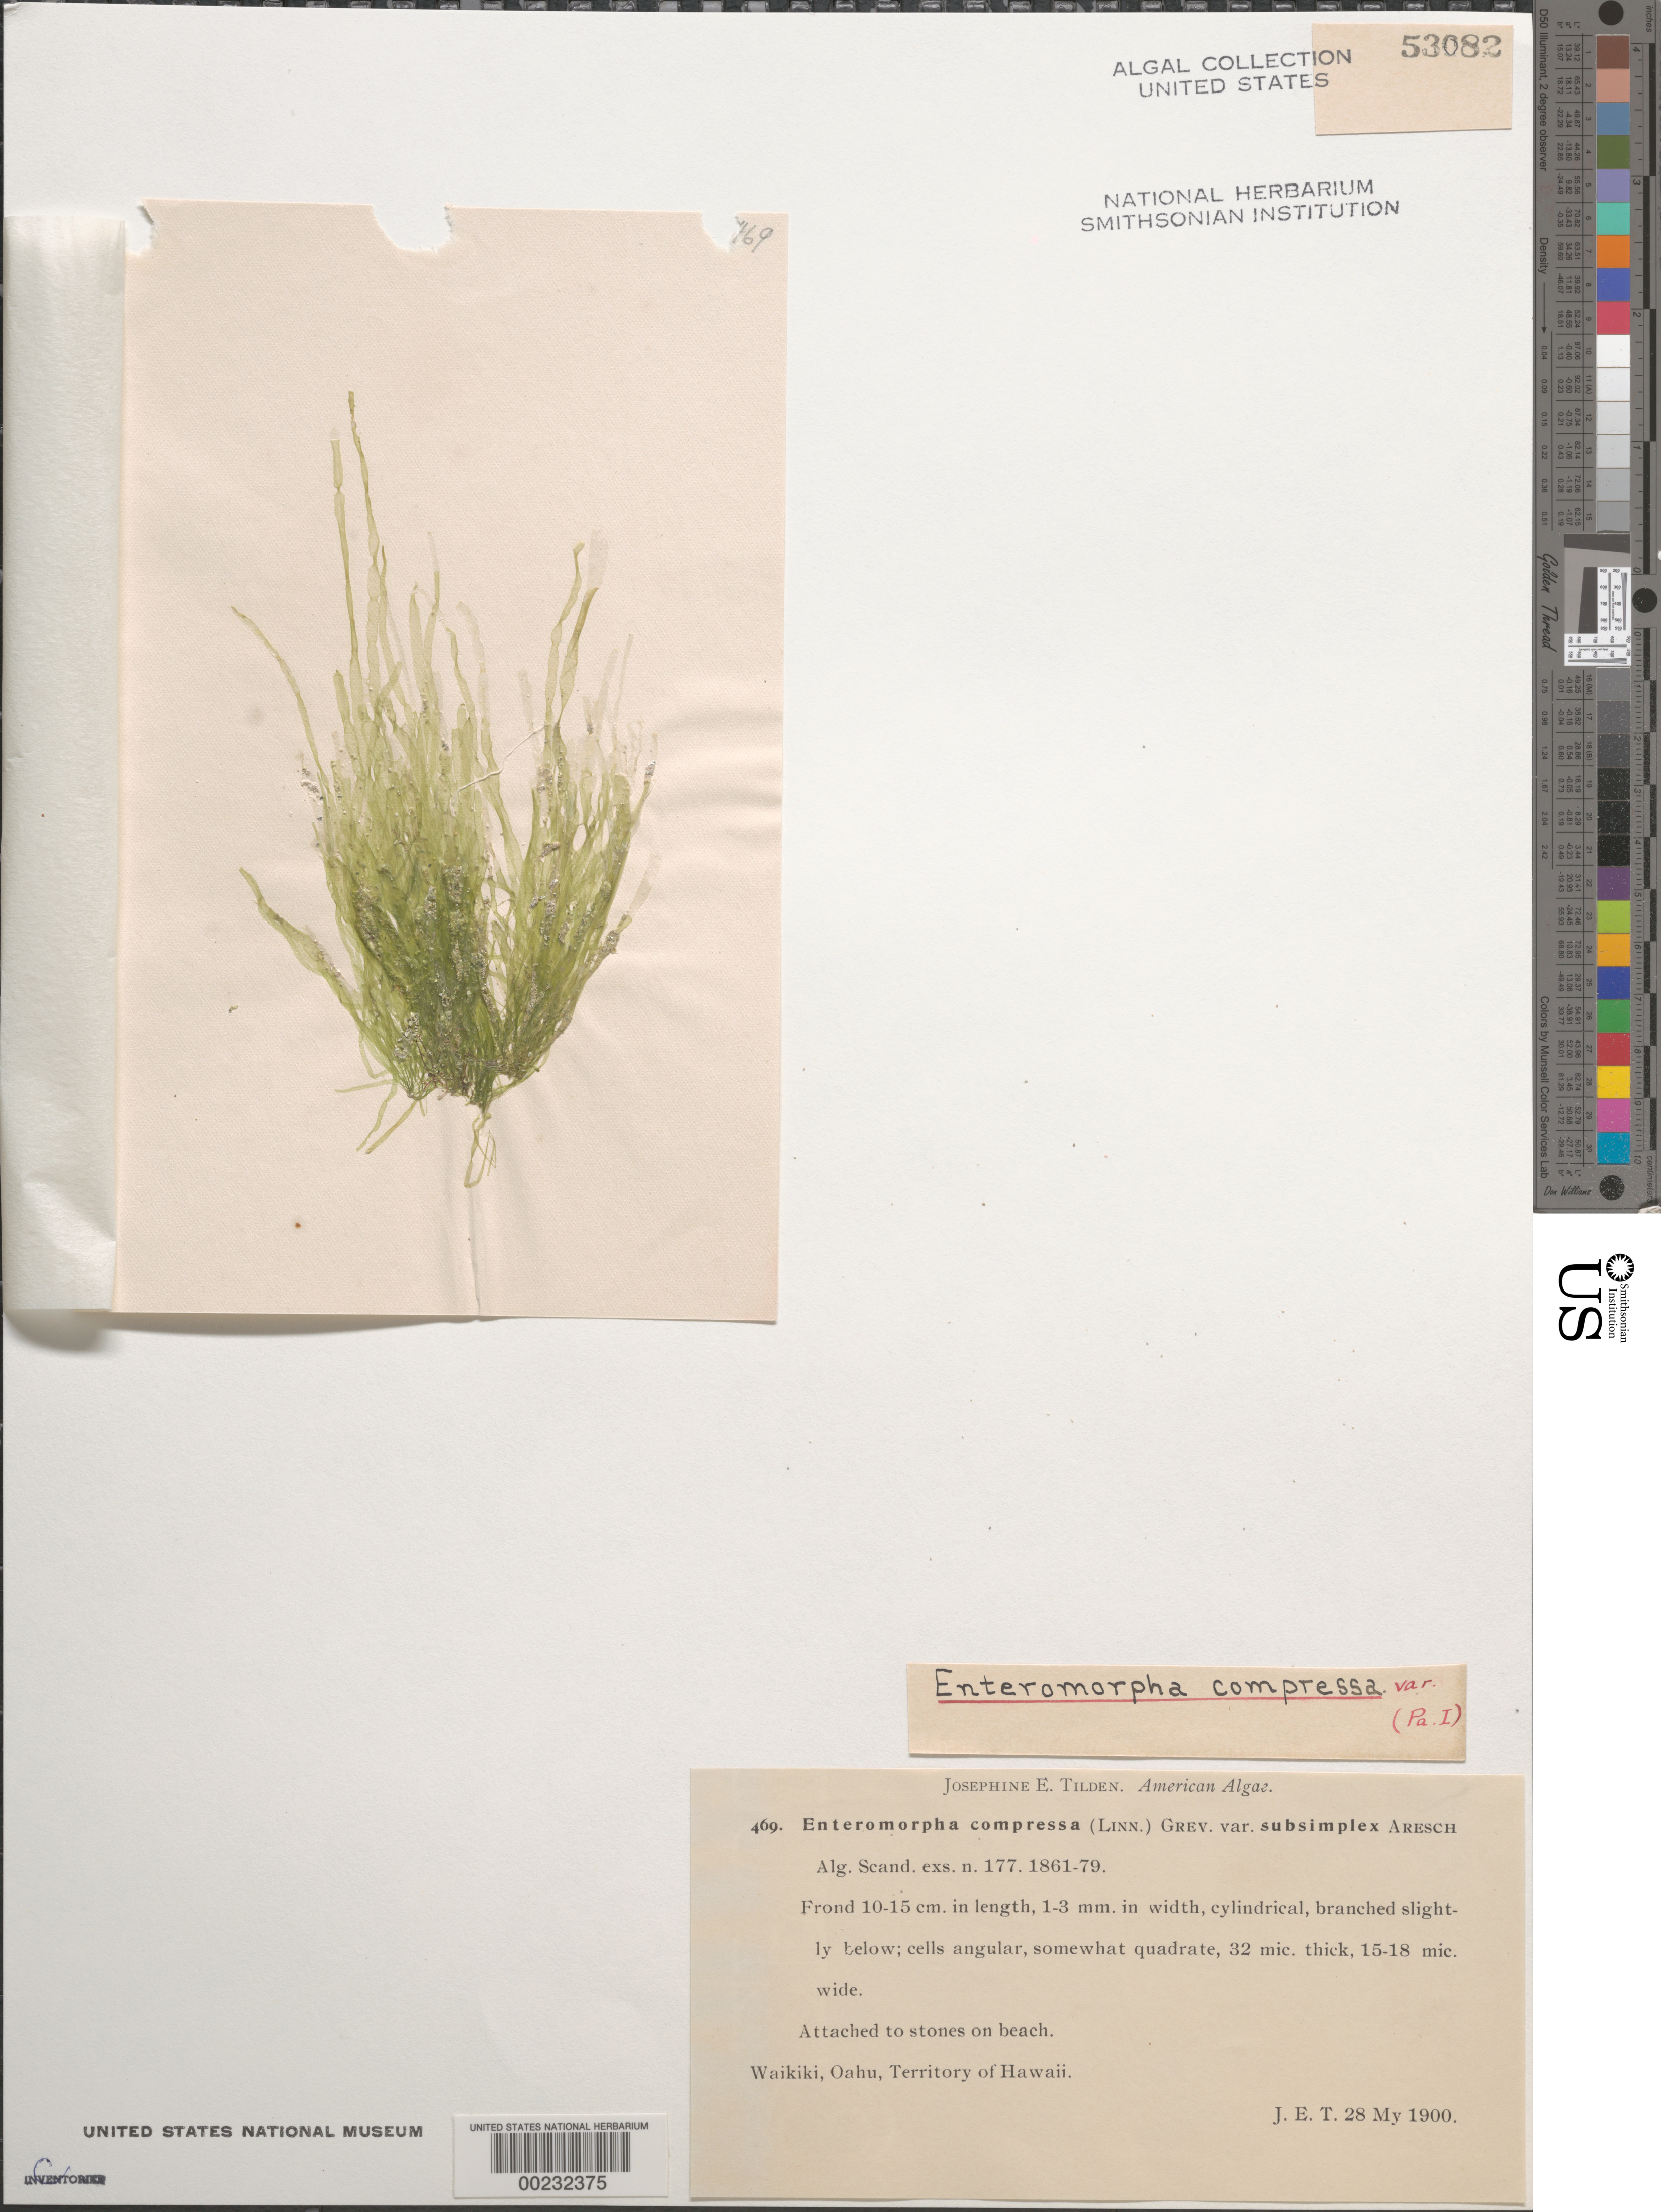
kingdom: Plantae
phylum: Chlorophyta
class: Ulvophyceae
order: Ulvales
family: Ulvaceae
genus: Ulva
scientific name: Ulva compressa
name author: L.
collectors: J. E. Tilden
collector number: JET 469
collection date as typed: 28 May 1900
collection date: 1900-05-28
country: United States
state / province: Hawaii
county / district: Honolulu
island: Oahu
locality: Waikiki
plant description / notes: Tilden, American Algae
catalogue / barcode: US 53082